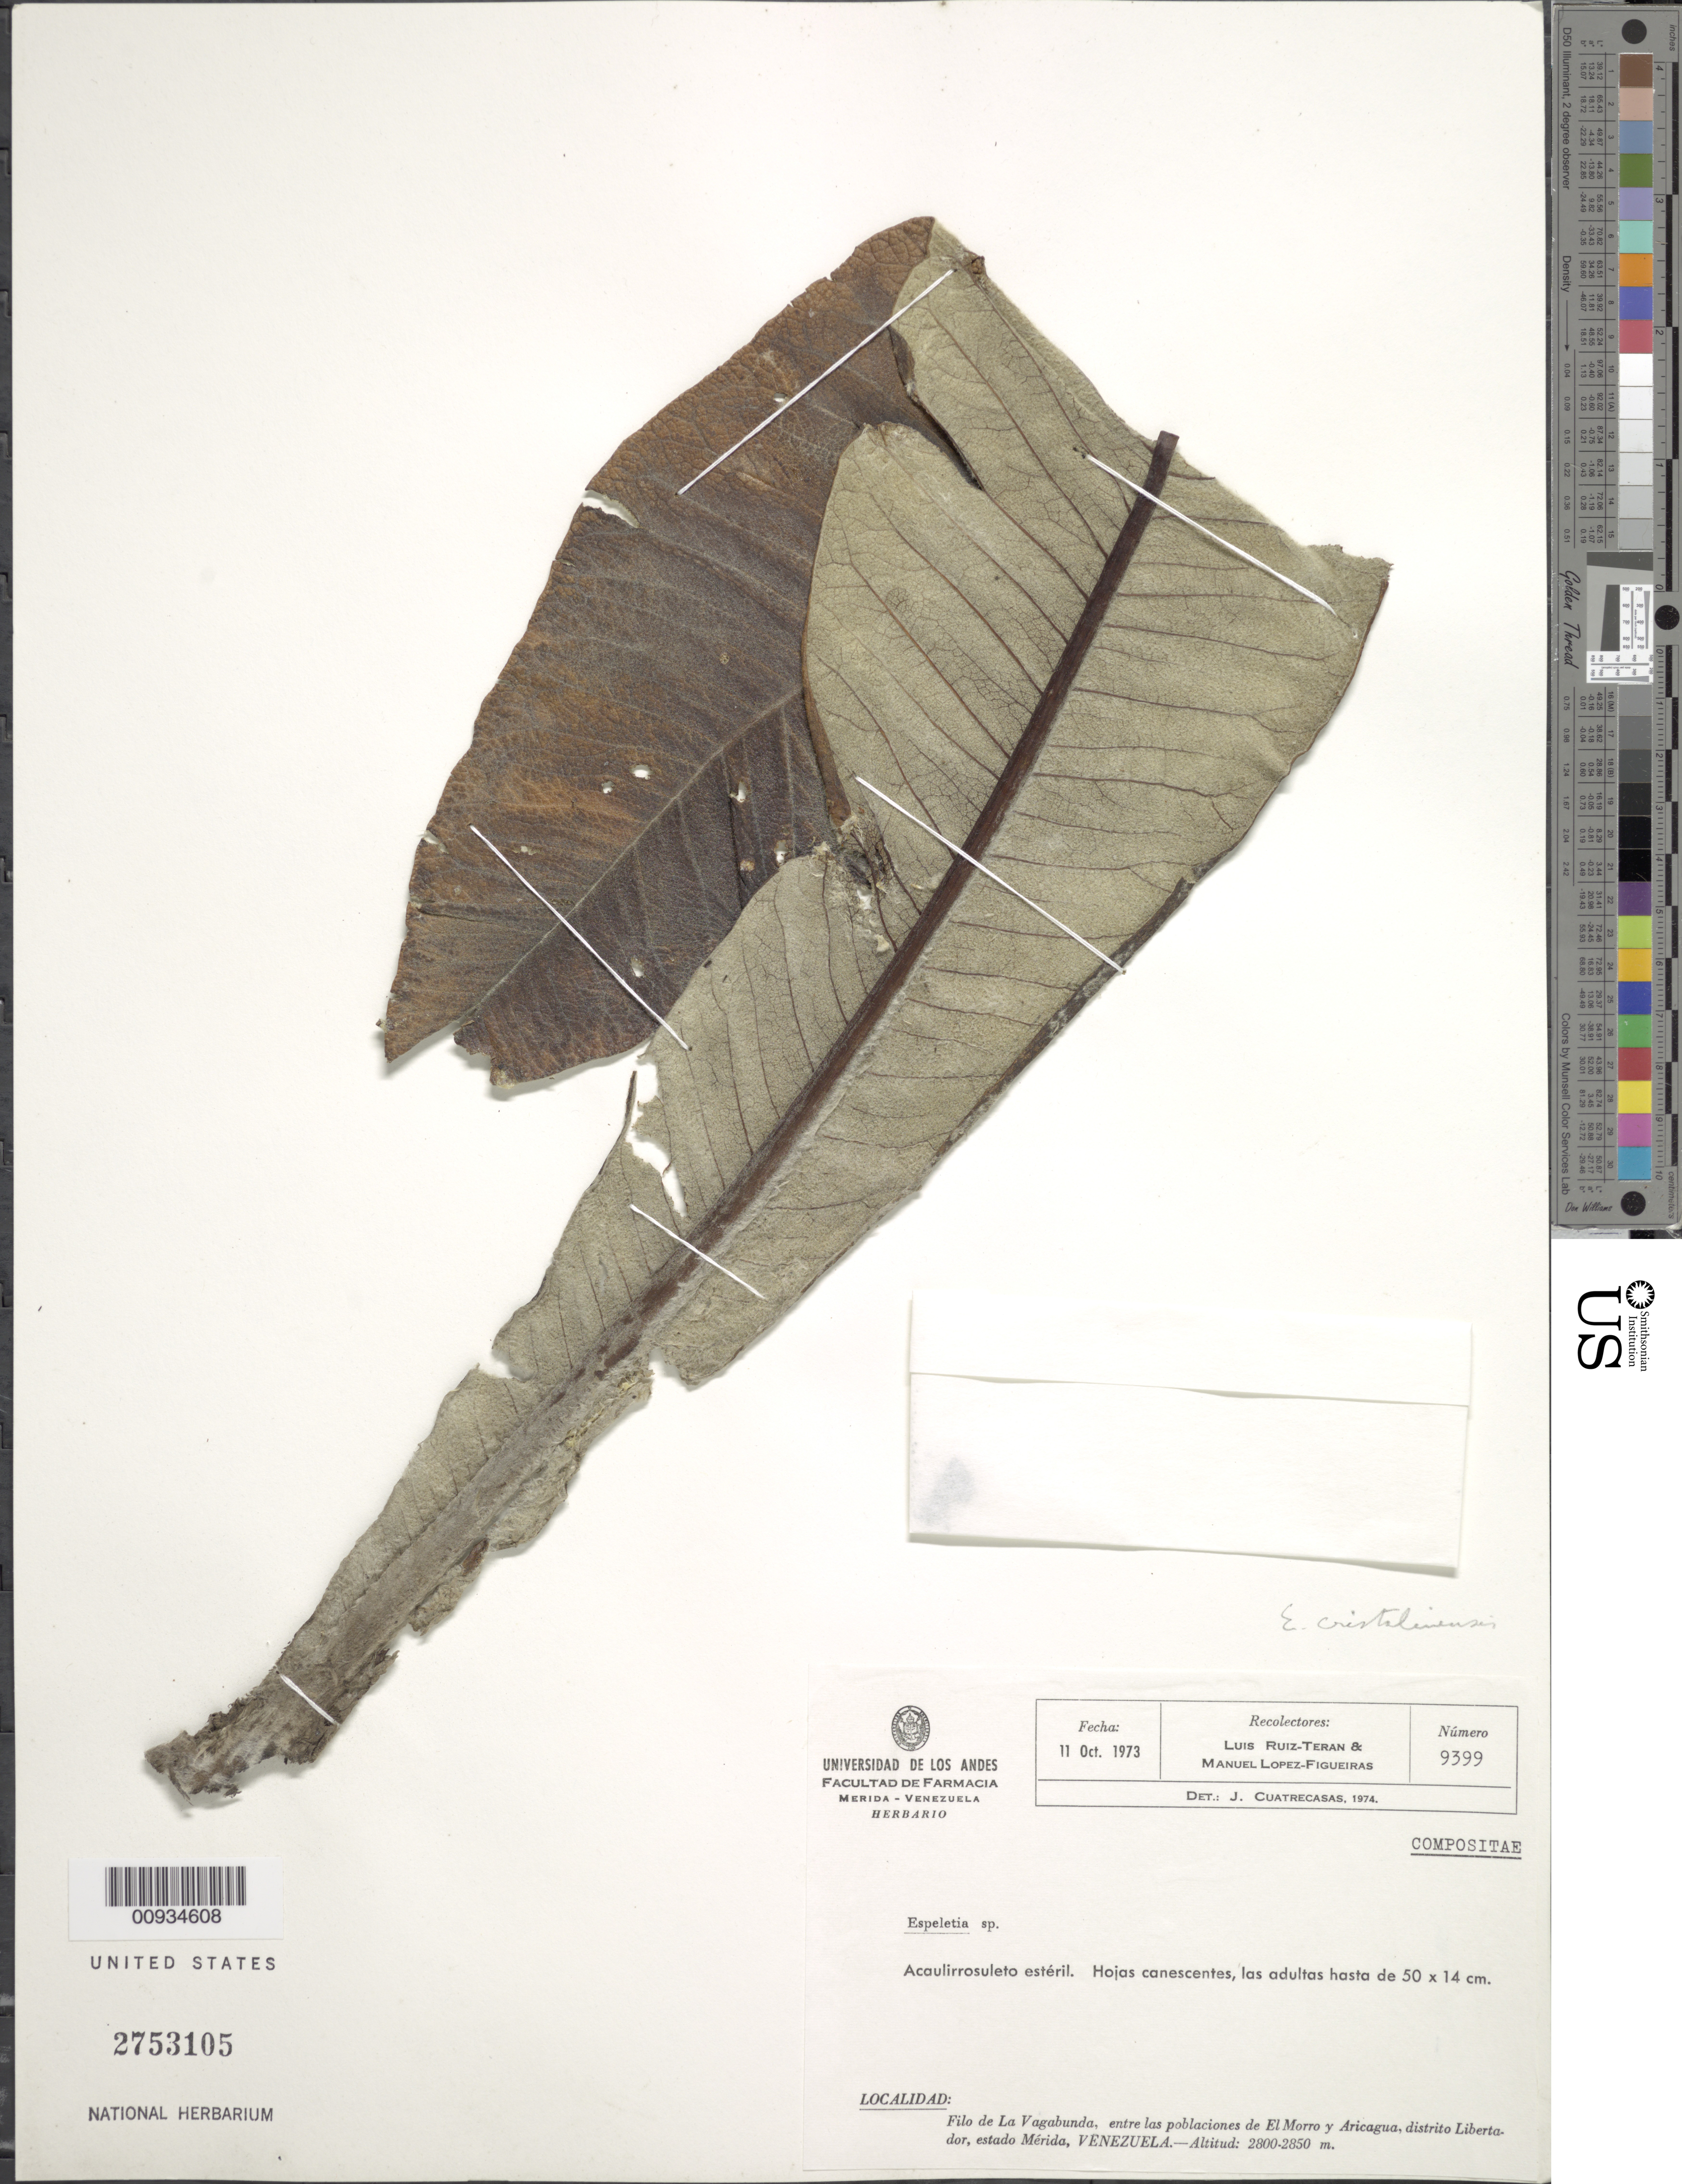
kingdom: Plantae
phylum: Tracheophyta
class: Magnoliopsida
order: Asterales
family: Asteraceae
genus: Espeletiopsis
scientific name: Espeletiopsis cristalinensis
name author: (Cuatrec.) Cuatrec.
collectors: L. E. Ruíz-Terán & M. López Figueiras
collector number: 9399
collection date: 1973-10-11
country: Venezuela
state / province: Mérida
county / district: Libertador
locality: Filo de la Vagabunda, entre las poblaciones de El Morro y Aricagua.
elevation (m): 2800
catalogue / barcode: US 2753105